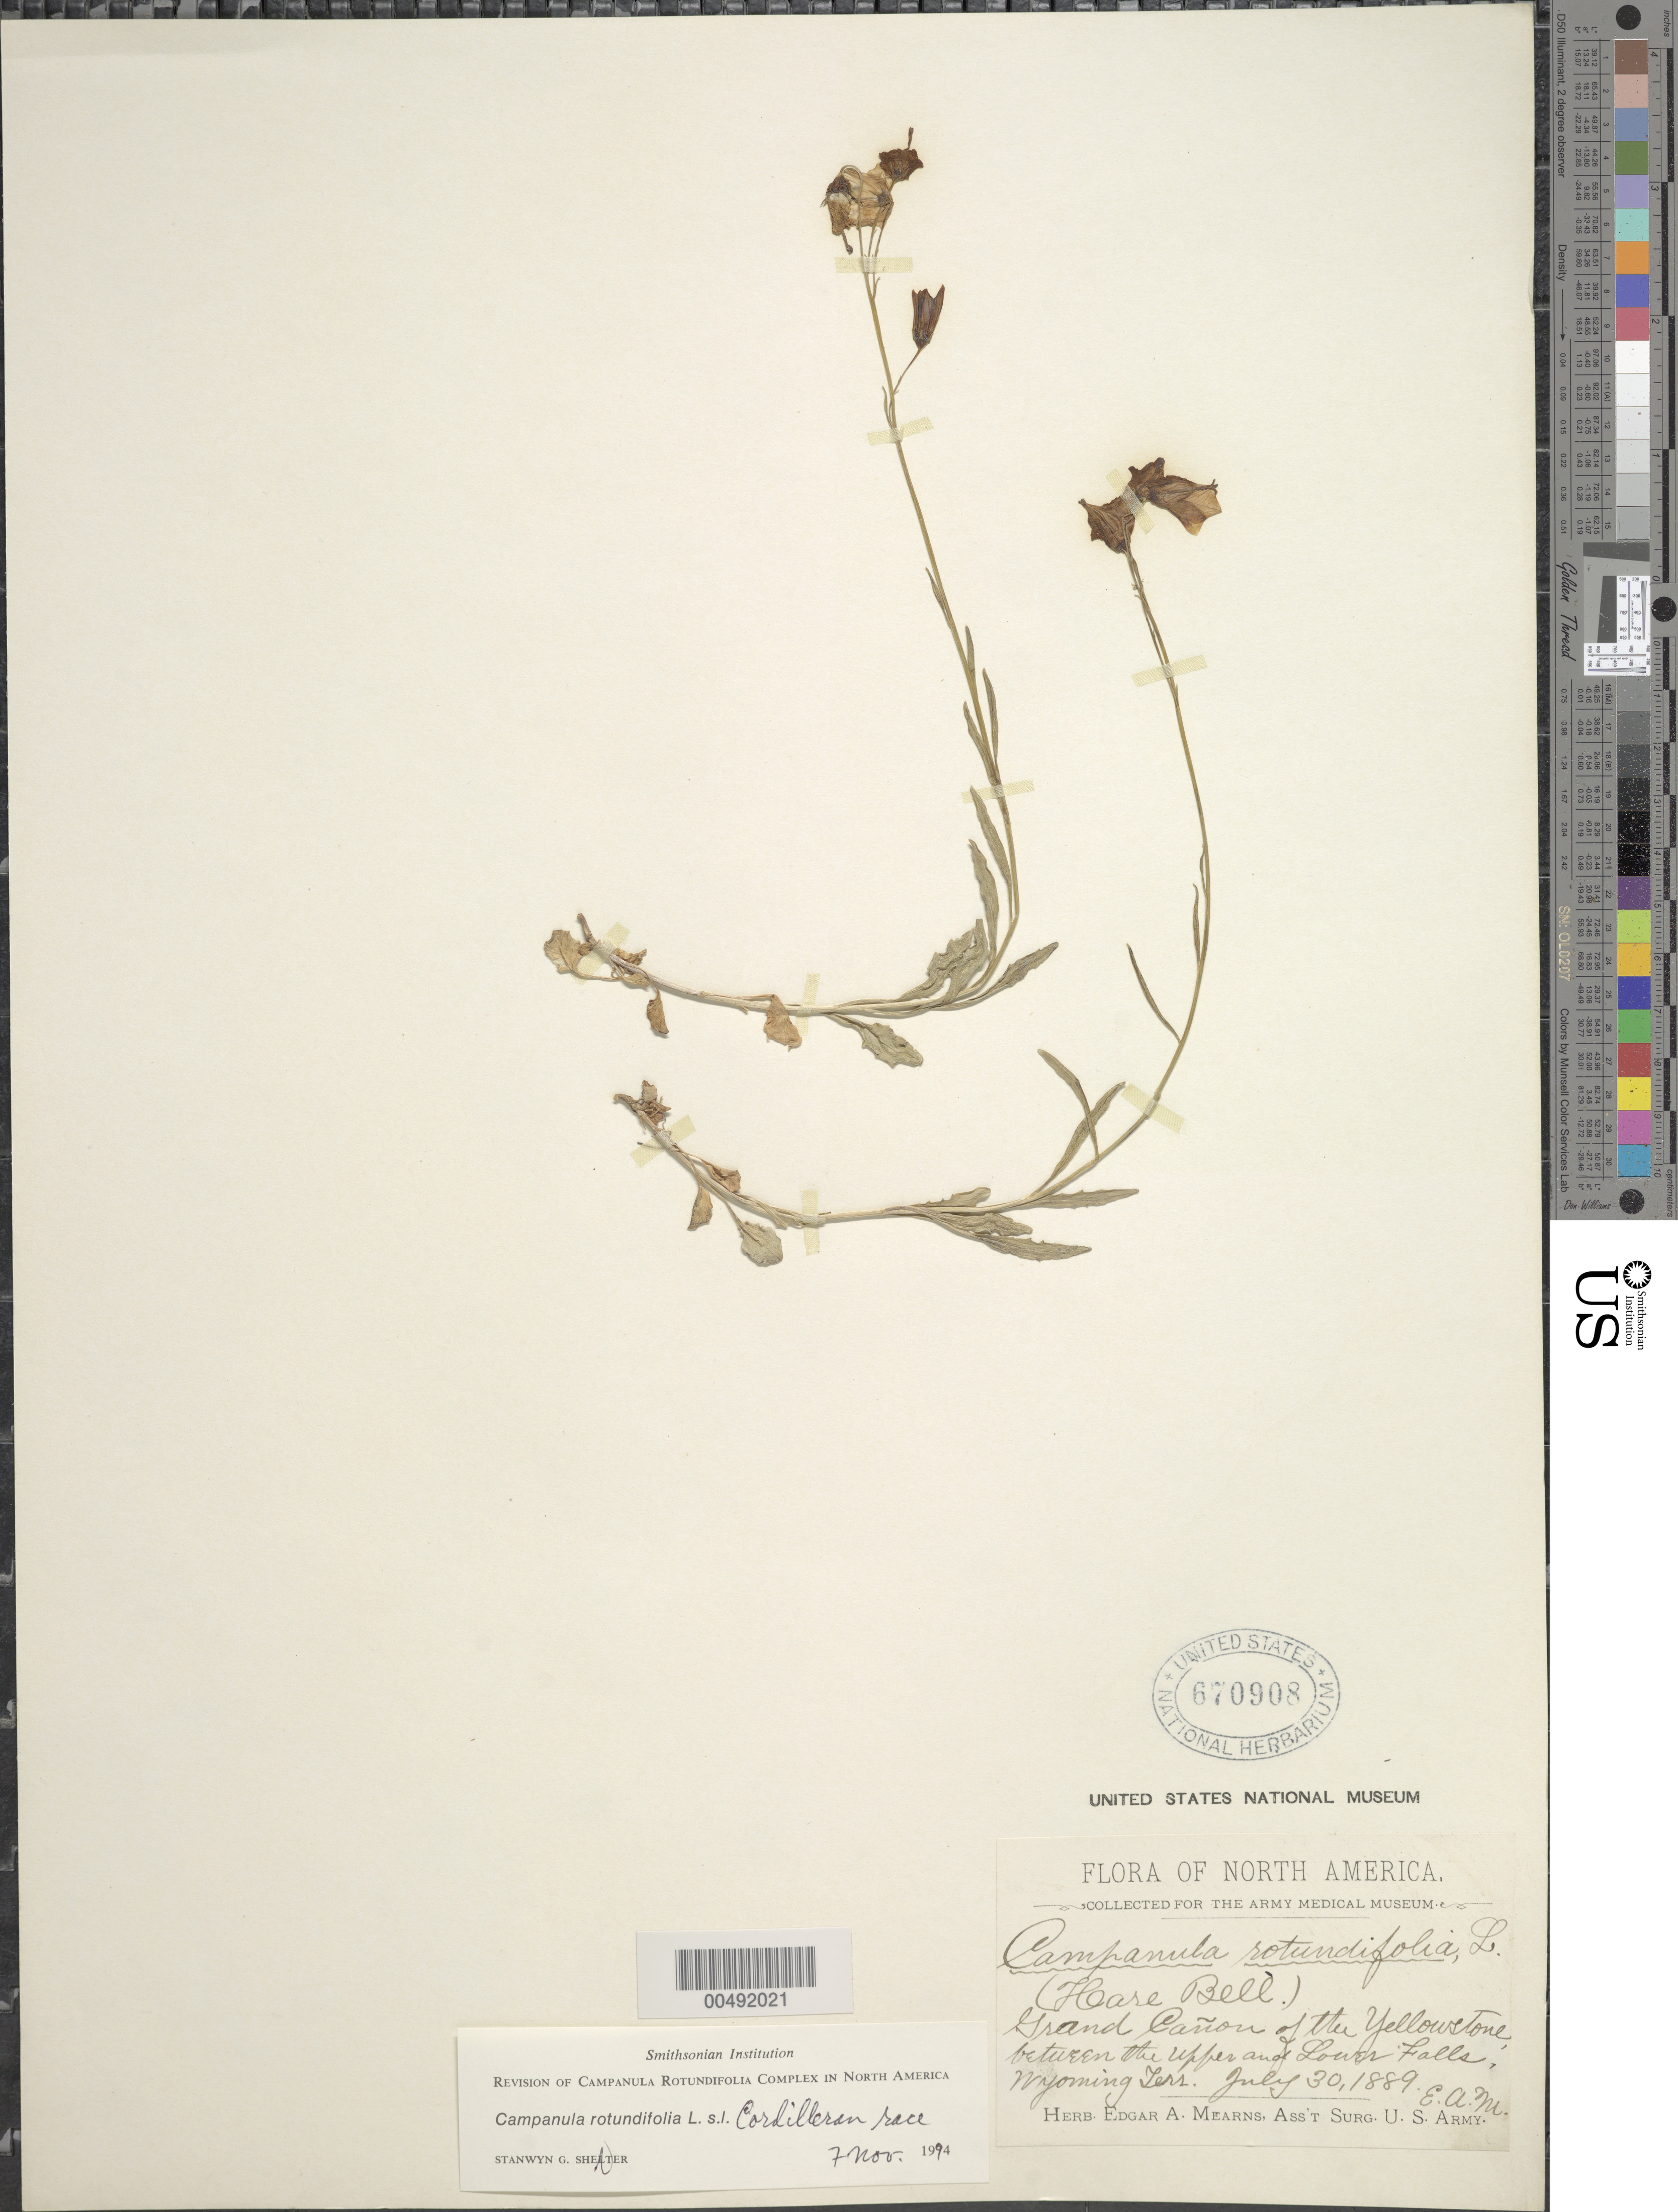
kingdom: Plantae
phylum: Tracheophyta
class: Magnoliopsida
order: Asterales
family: Campanulaceae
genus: Campanula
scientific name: Campanula rotundifolia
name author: L.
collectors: E. A. Mearns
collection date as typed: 30 Jul 1889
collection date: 1889-07-30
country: United States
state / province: Wyoming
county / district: Park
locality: Wyoming Terr., Grand Cañon of the Yellowstone between the Upper and Lower Falls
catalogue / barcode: US 670908